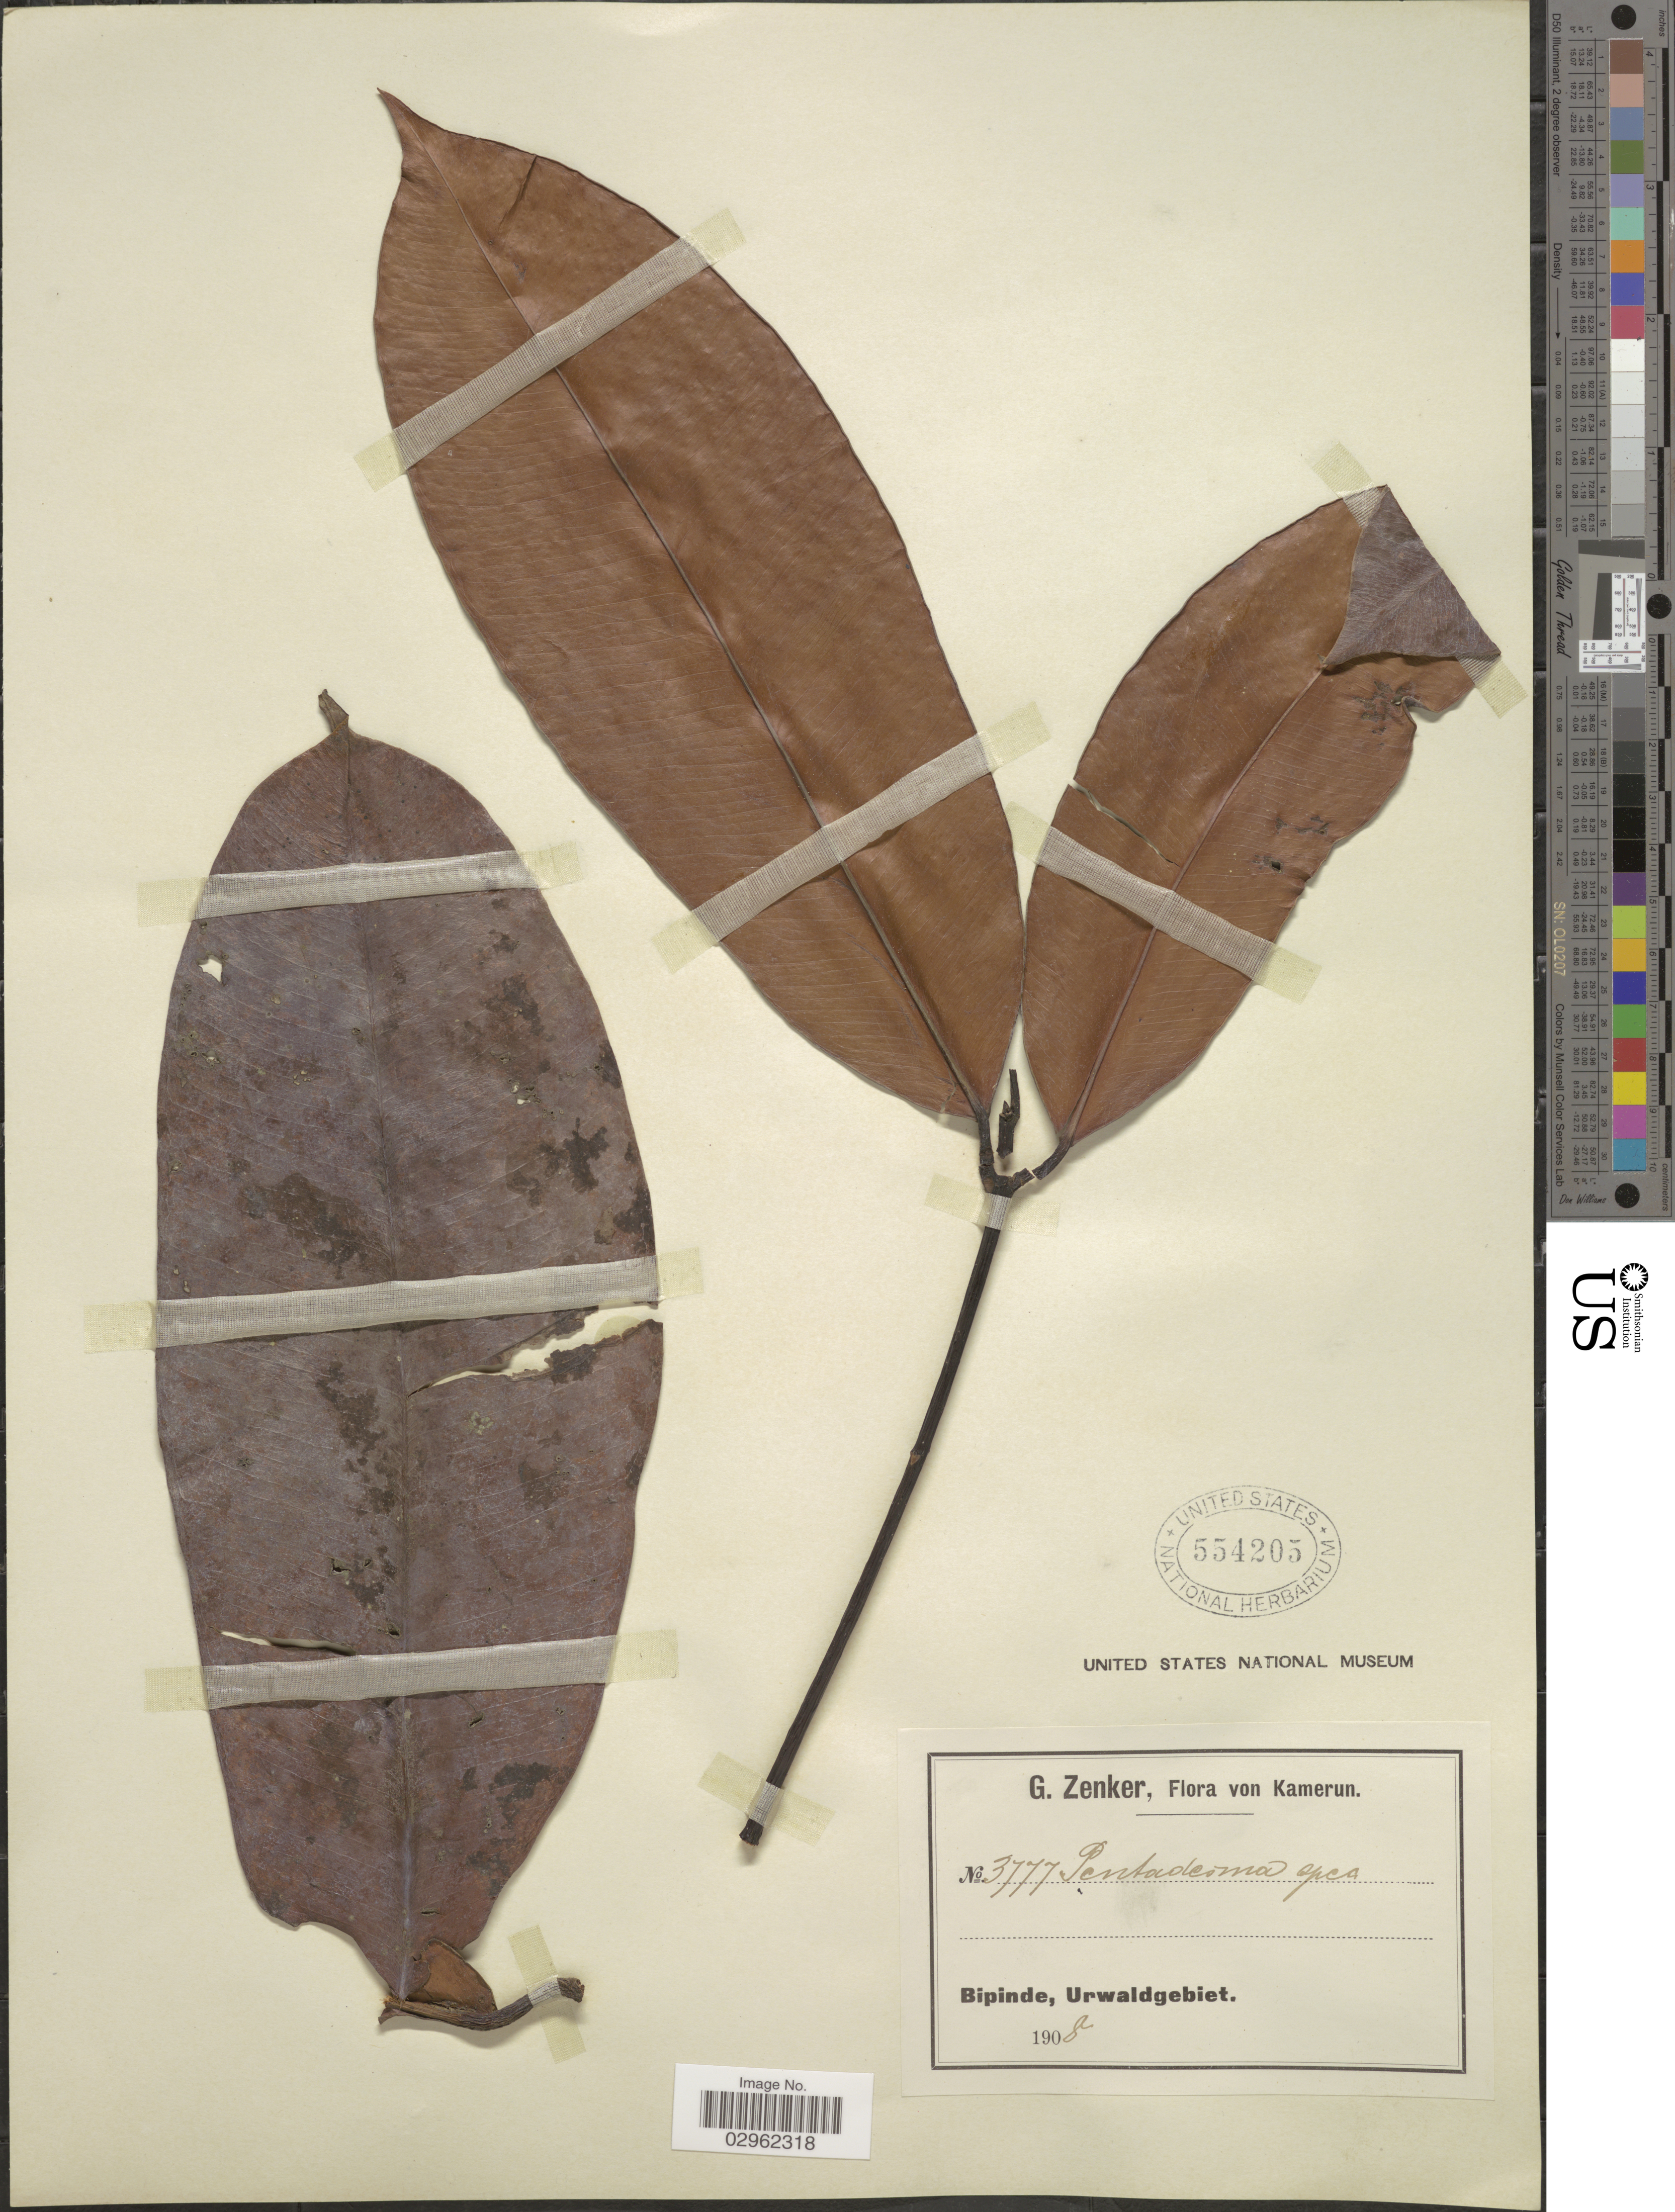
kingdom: Plantae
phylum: Tracheophyta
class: Magnoliopsida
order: Malpighiales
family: Clusiaceae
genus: Pentadesma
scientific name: Pentadesma sp.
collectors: G. A. Zenker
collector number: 3777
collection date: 1908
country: Cameroon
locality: Kamerun. Bipinde, Urwaldgebiet.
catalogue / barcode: US 554205